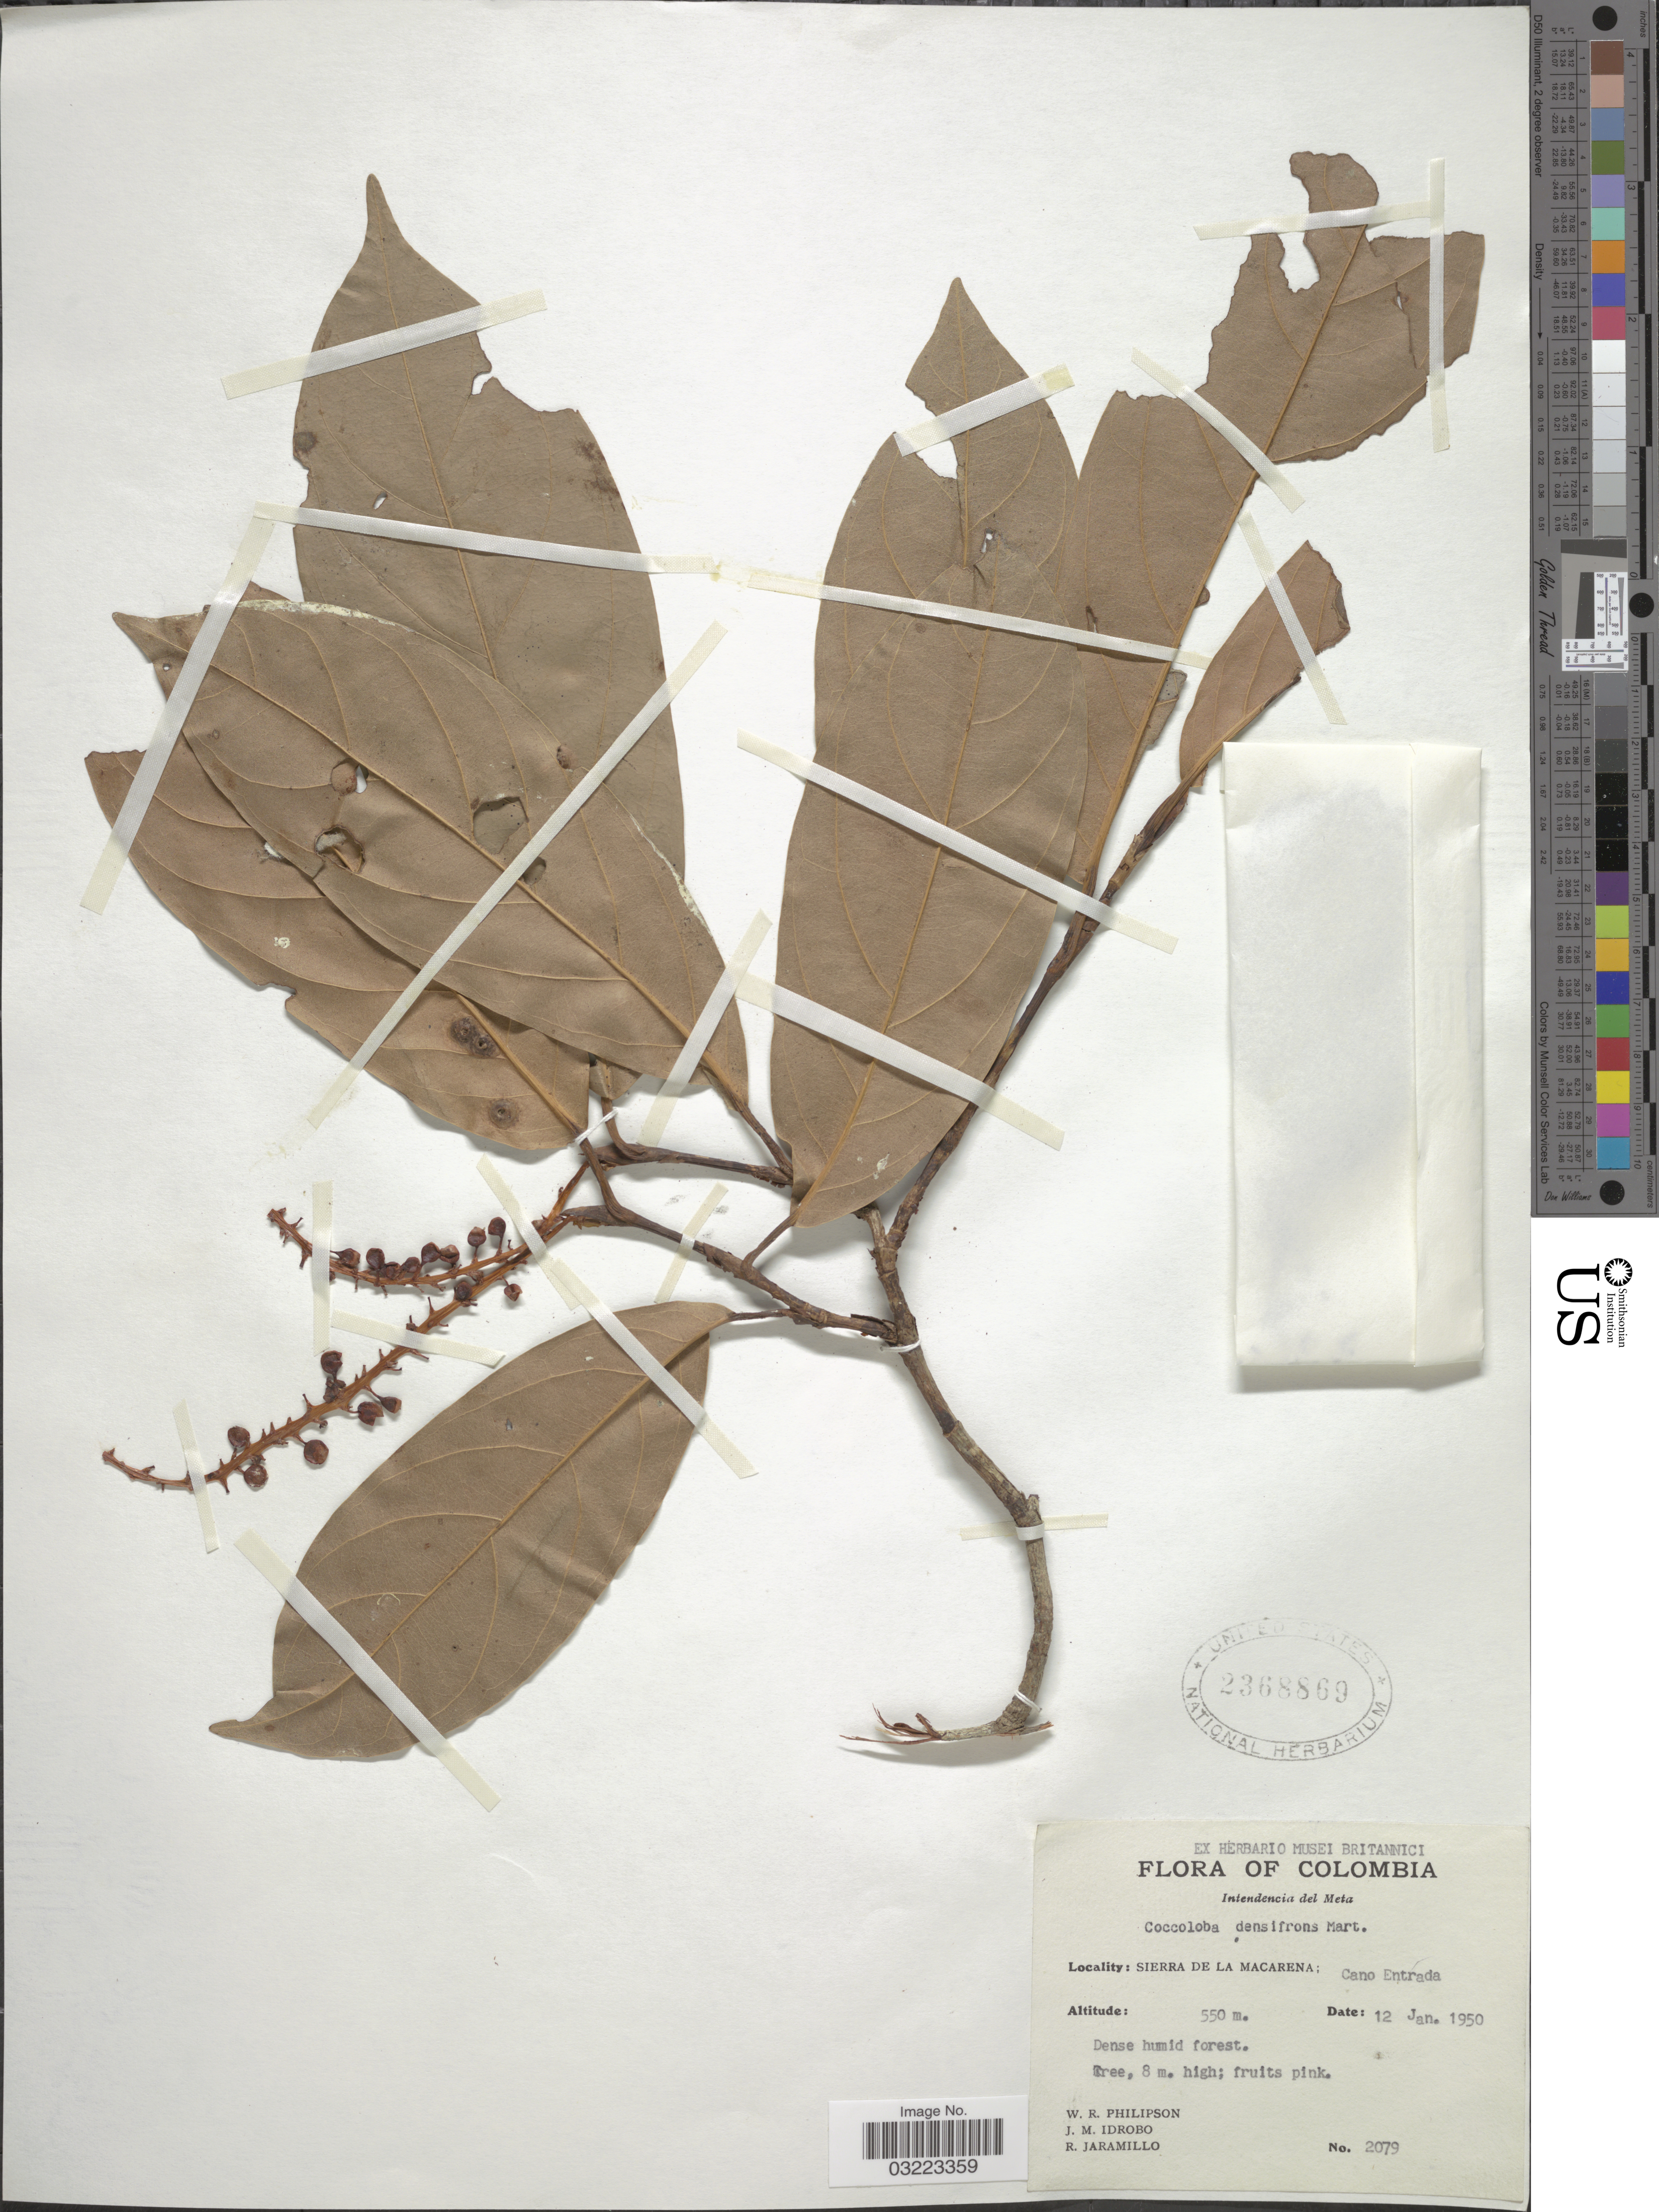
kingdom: Plantae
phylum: Tracheophyta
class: Magnoliopsida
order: Caryophyllales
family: Polygonaceae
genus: Coccoloba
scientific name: Coccoloba densifrons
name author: Mart. ex Meisn.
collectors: W. R. Philipson, J. M. Idrobo & R. Jaramillo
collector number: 2079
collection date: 1950-01-12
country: Colombia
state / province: Meta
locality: Intendencia del Meta. Sierra de la Macarena; Cano Entrada.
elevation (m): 550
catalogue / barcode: US 2368869